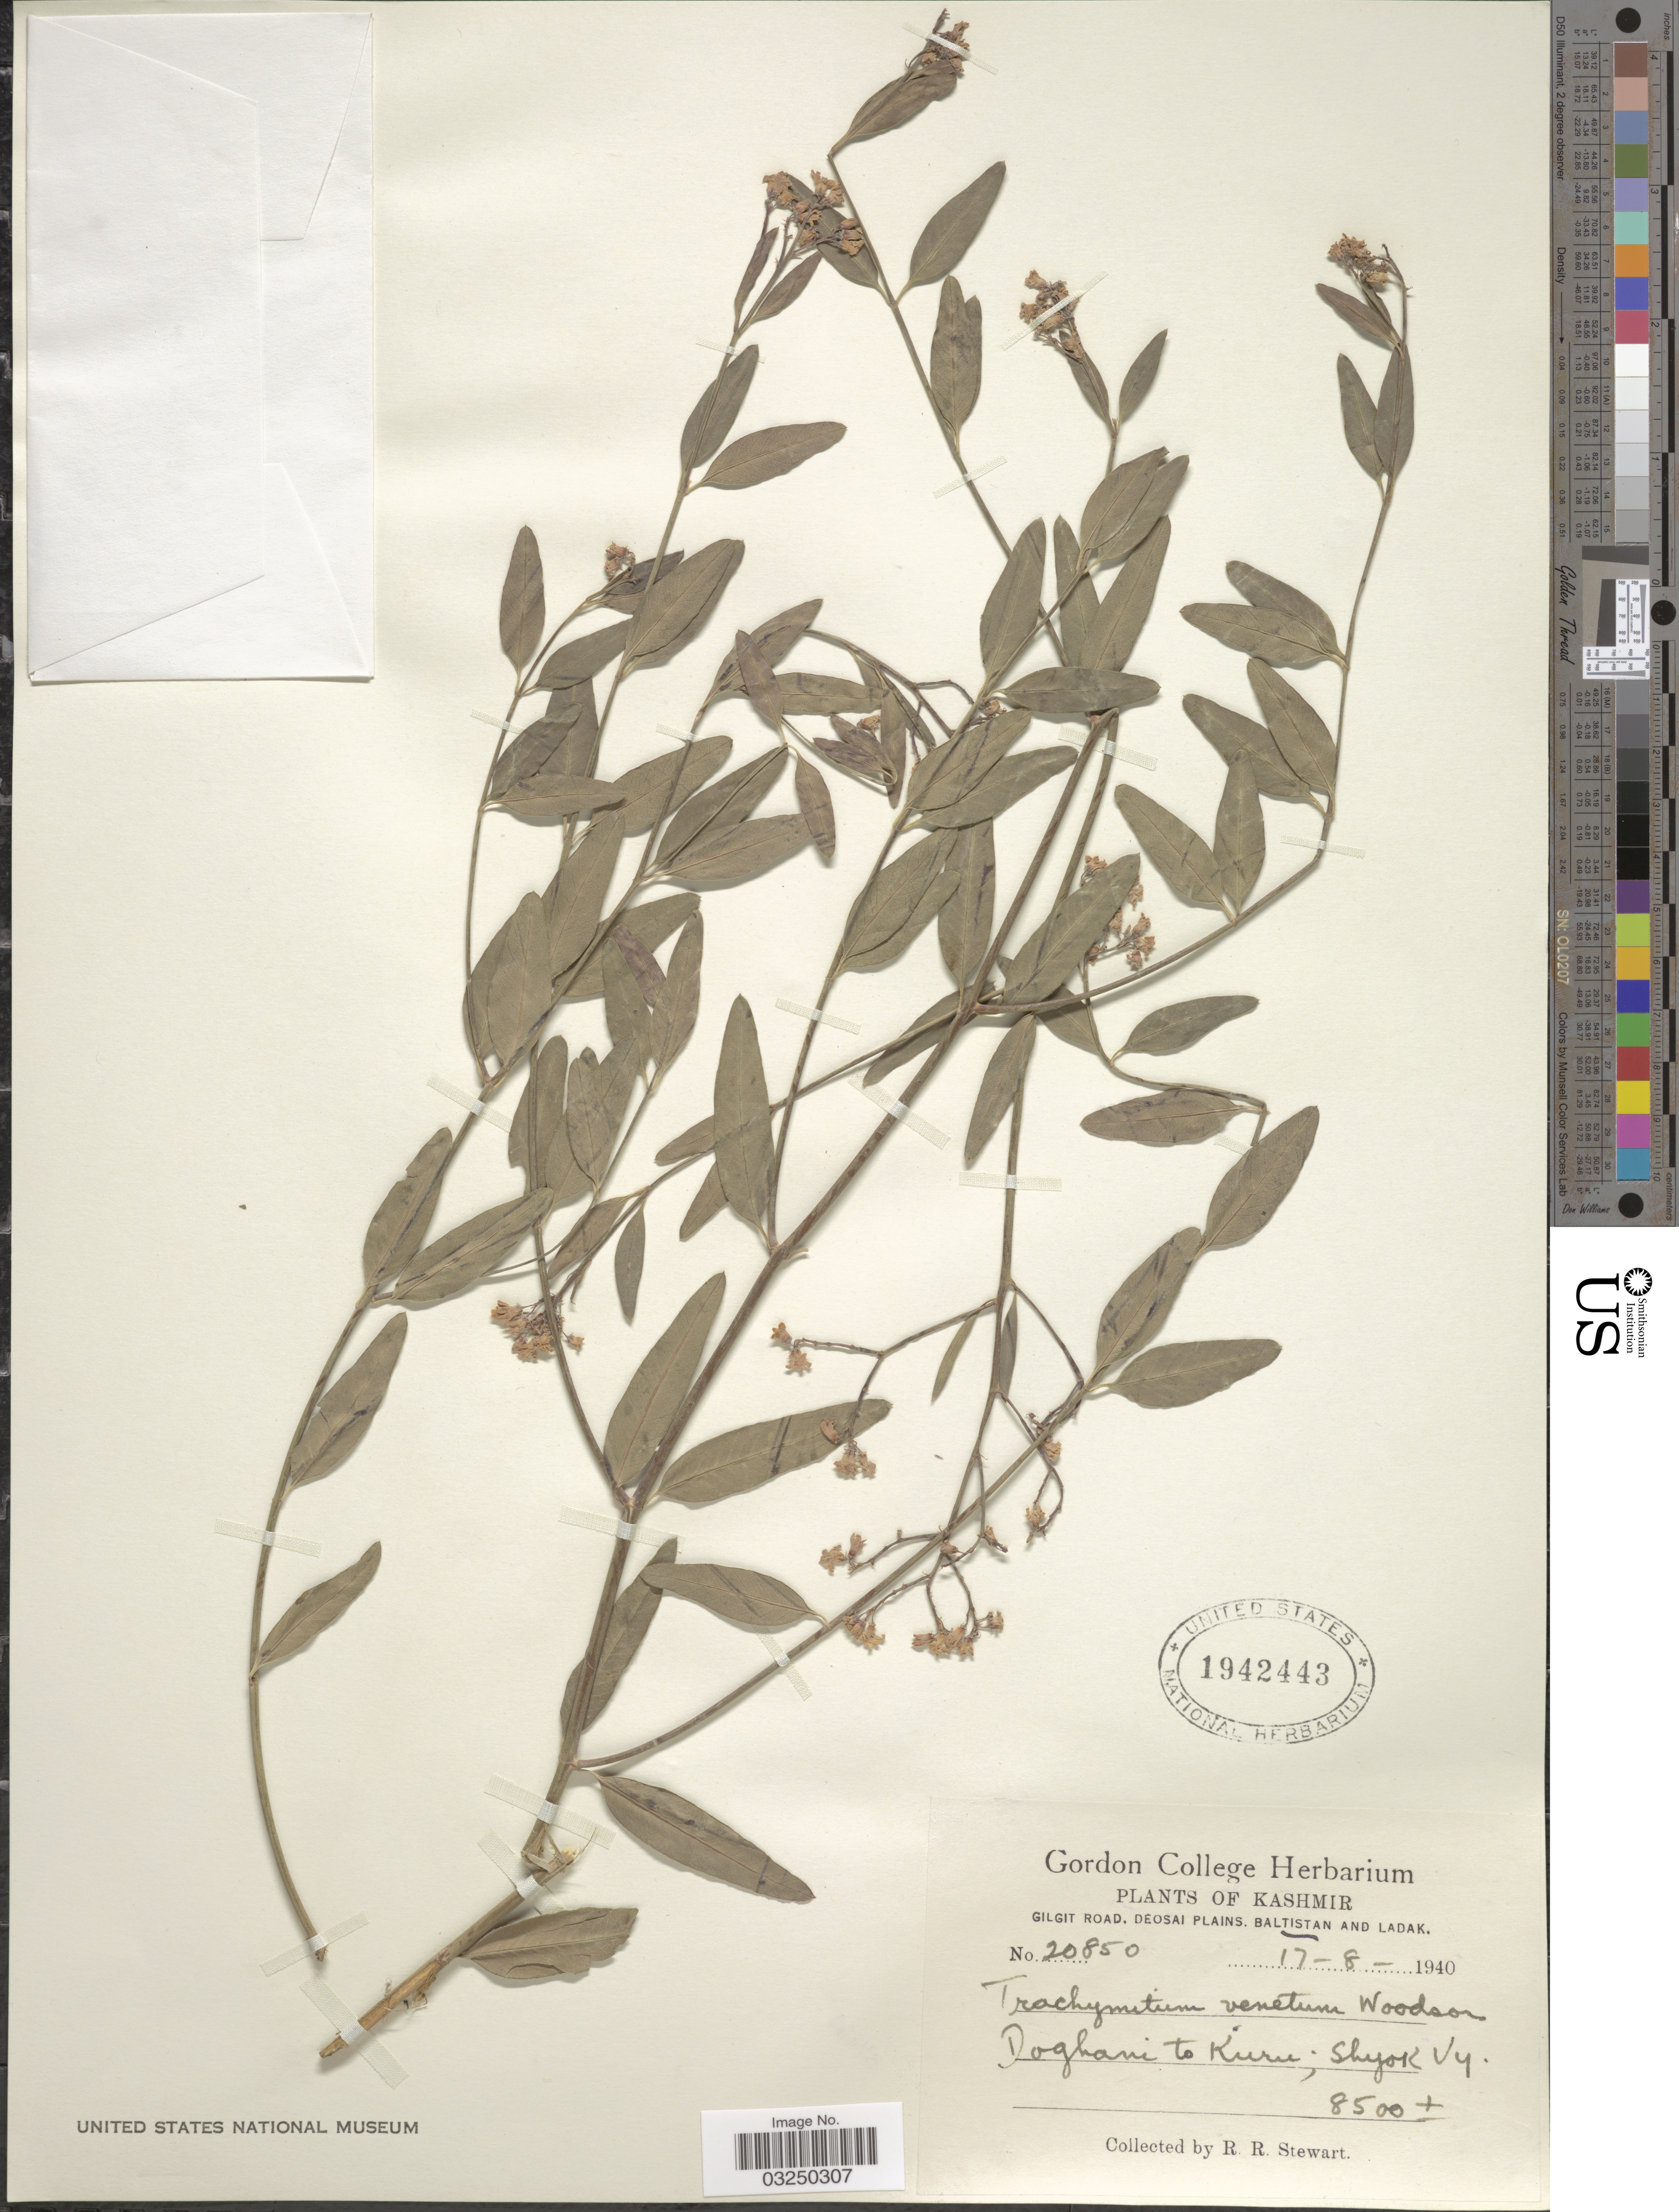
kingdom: Plantae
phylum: Tracheophyta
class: Magnoliopsida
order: Gentianales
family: Apocynaceae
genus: Apocynum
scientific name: Apocynum venetum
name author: L.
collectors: R. Stewart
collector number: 20850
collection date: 1940-08-17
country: India / Pakistan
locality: Kashmir, Gilgit Road. Deosai Plains. Baltistan and Ladak. Doghani to Kuru; Shyok Vy.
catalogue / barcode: US 1942443